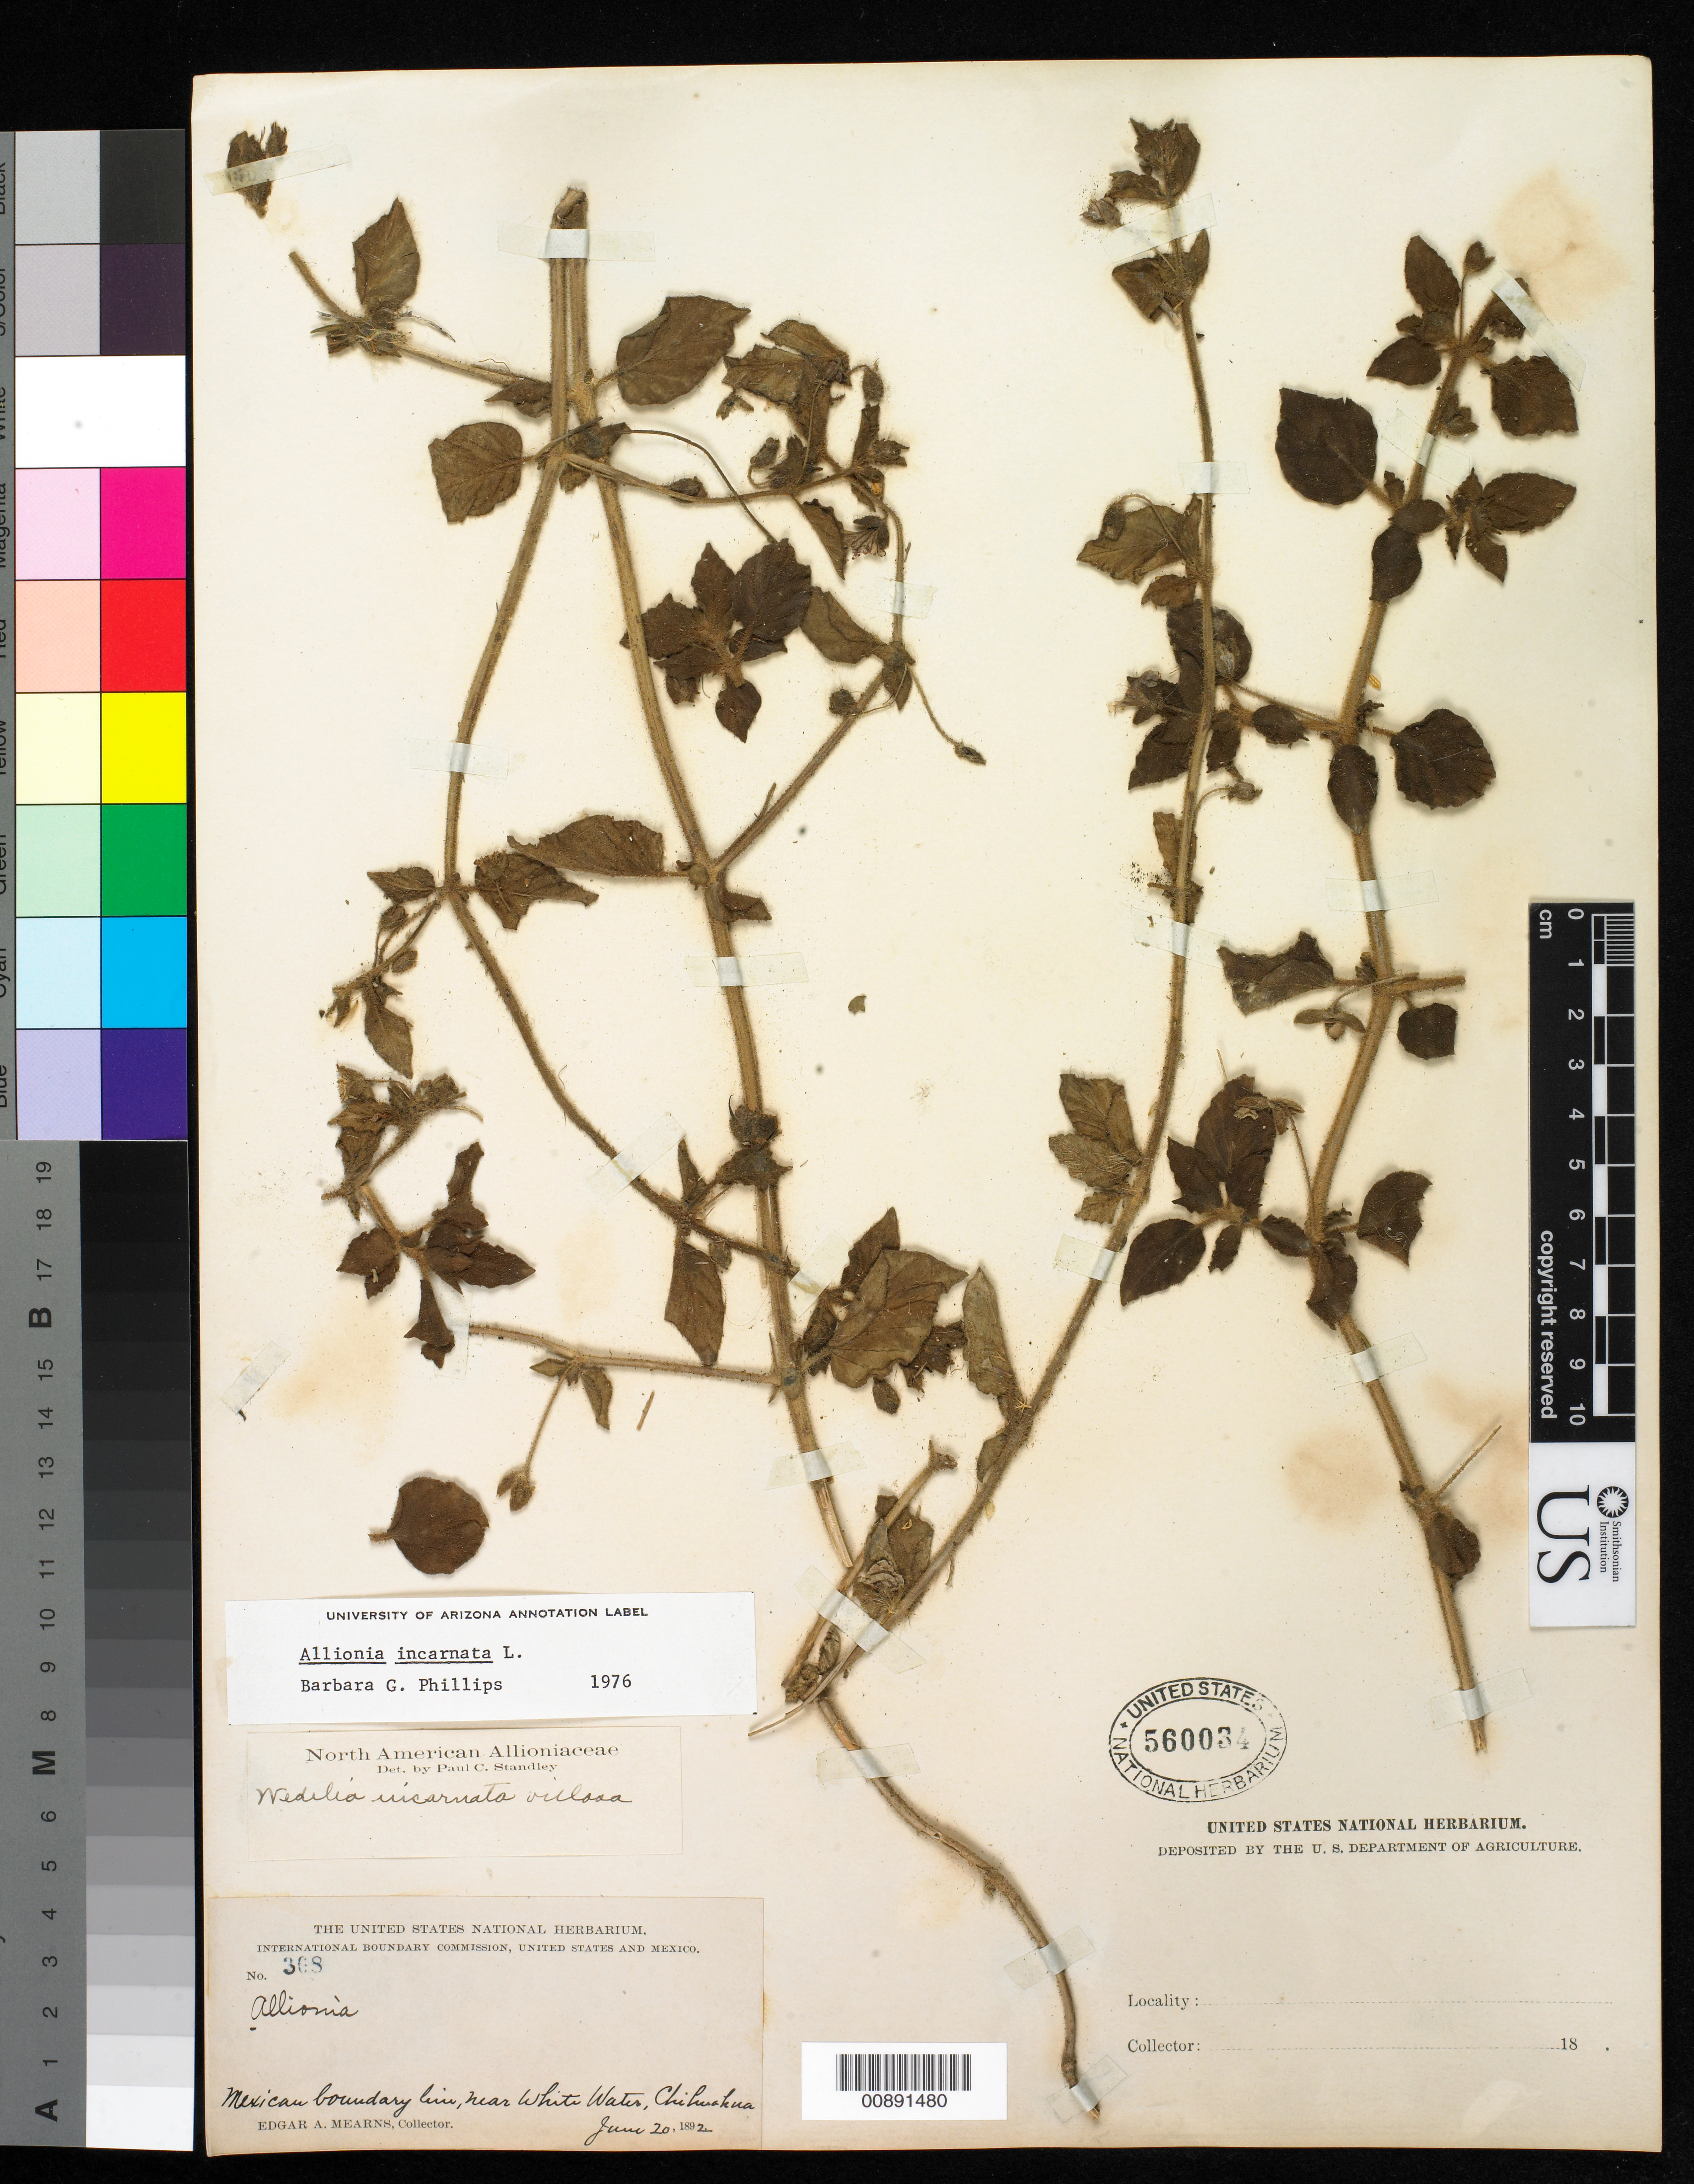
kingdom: Plantae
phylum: Tracheophyta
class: Magnoliopsida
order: Caryophyllales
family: Nyctaginaceae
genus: Allionia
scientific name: Allionia incarnata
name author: L.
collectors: E. A. Mearns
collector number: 368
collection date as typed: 20 Jun 1892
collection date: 1892-06-20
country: Mexico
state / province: Chihuahua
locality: Mexican Boundary Line, near White Water, Chihuahua.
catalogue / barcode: US 560034